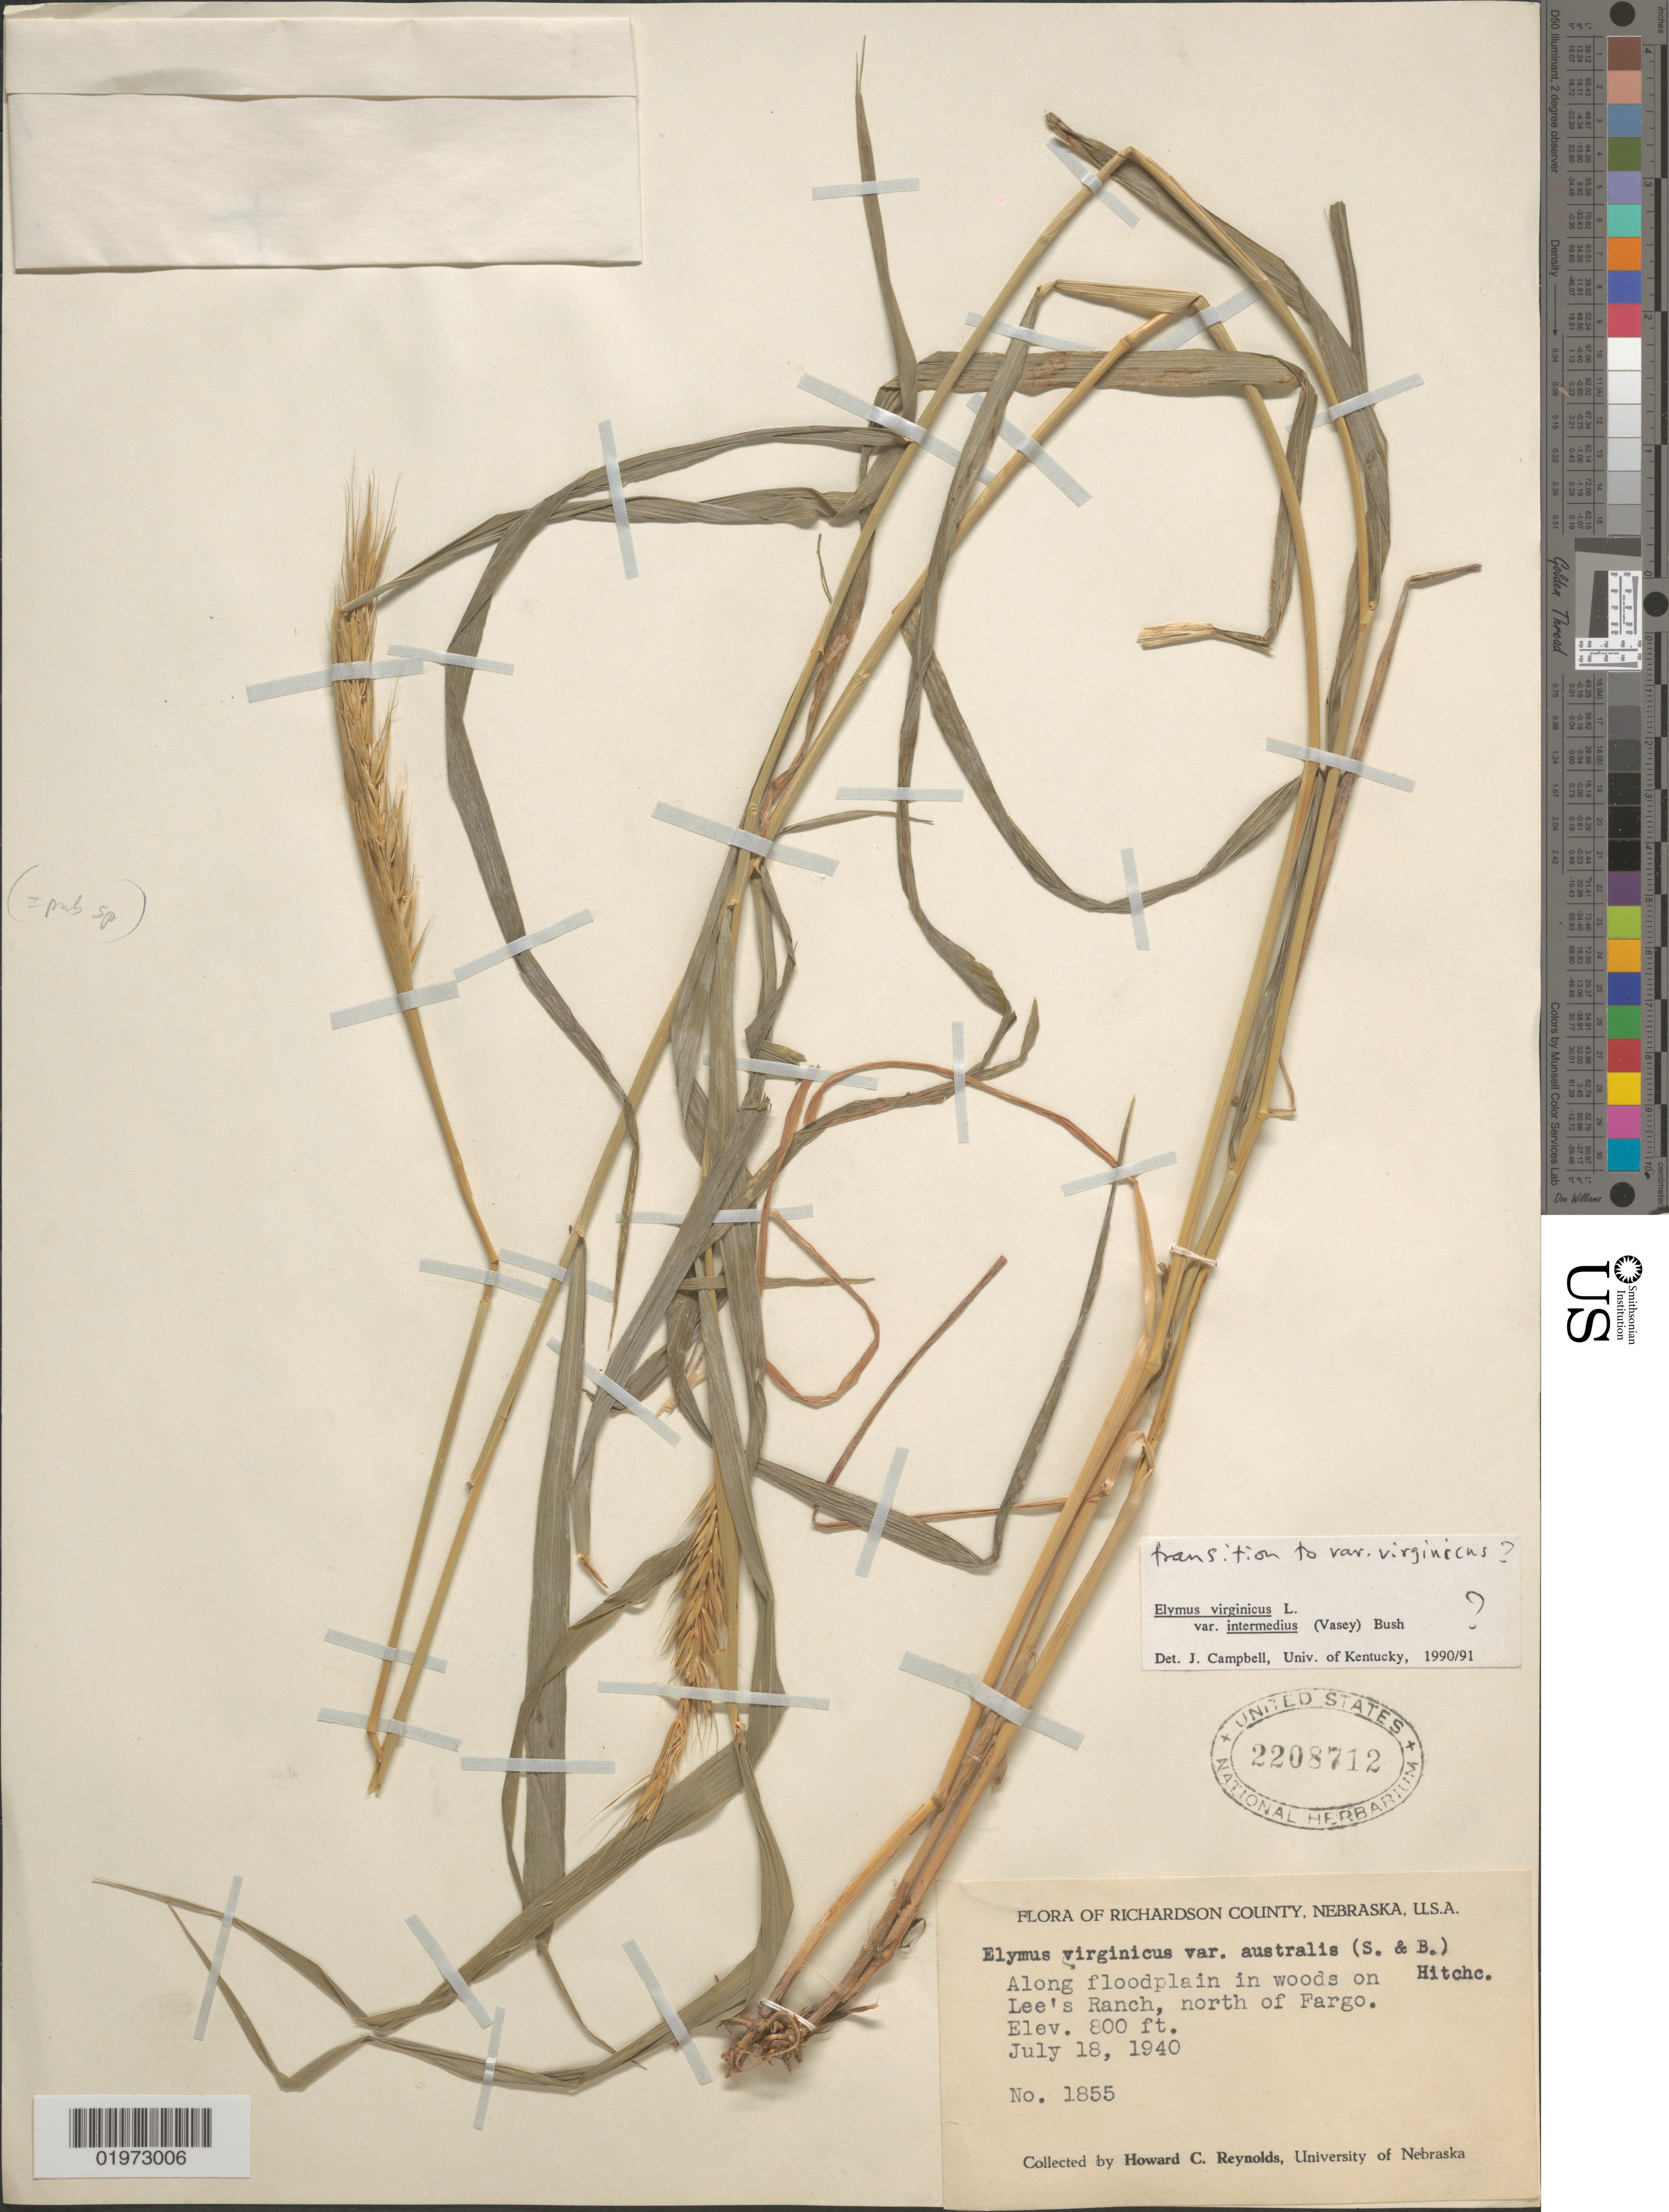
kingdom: Plantae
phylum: Tracheophyta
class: Liliopsida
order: Poales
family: Poaceae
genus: Elymus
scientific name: Elymus virginicus var. intermedius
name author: L.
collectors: H. Reynolds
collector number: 1855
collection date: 1940-07-18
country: United States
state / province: Nebraska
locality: Richardson County. Along floodplain in woods on Lee's Ranch, north of Fargo.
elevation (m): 244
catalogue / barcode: US 2208712